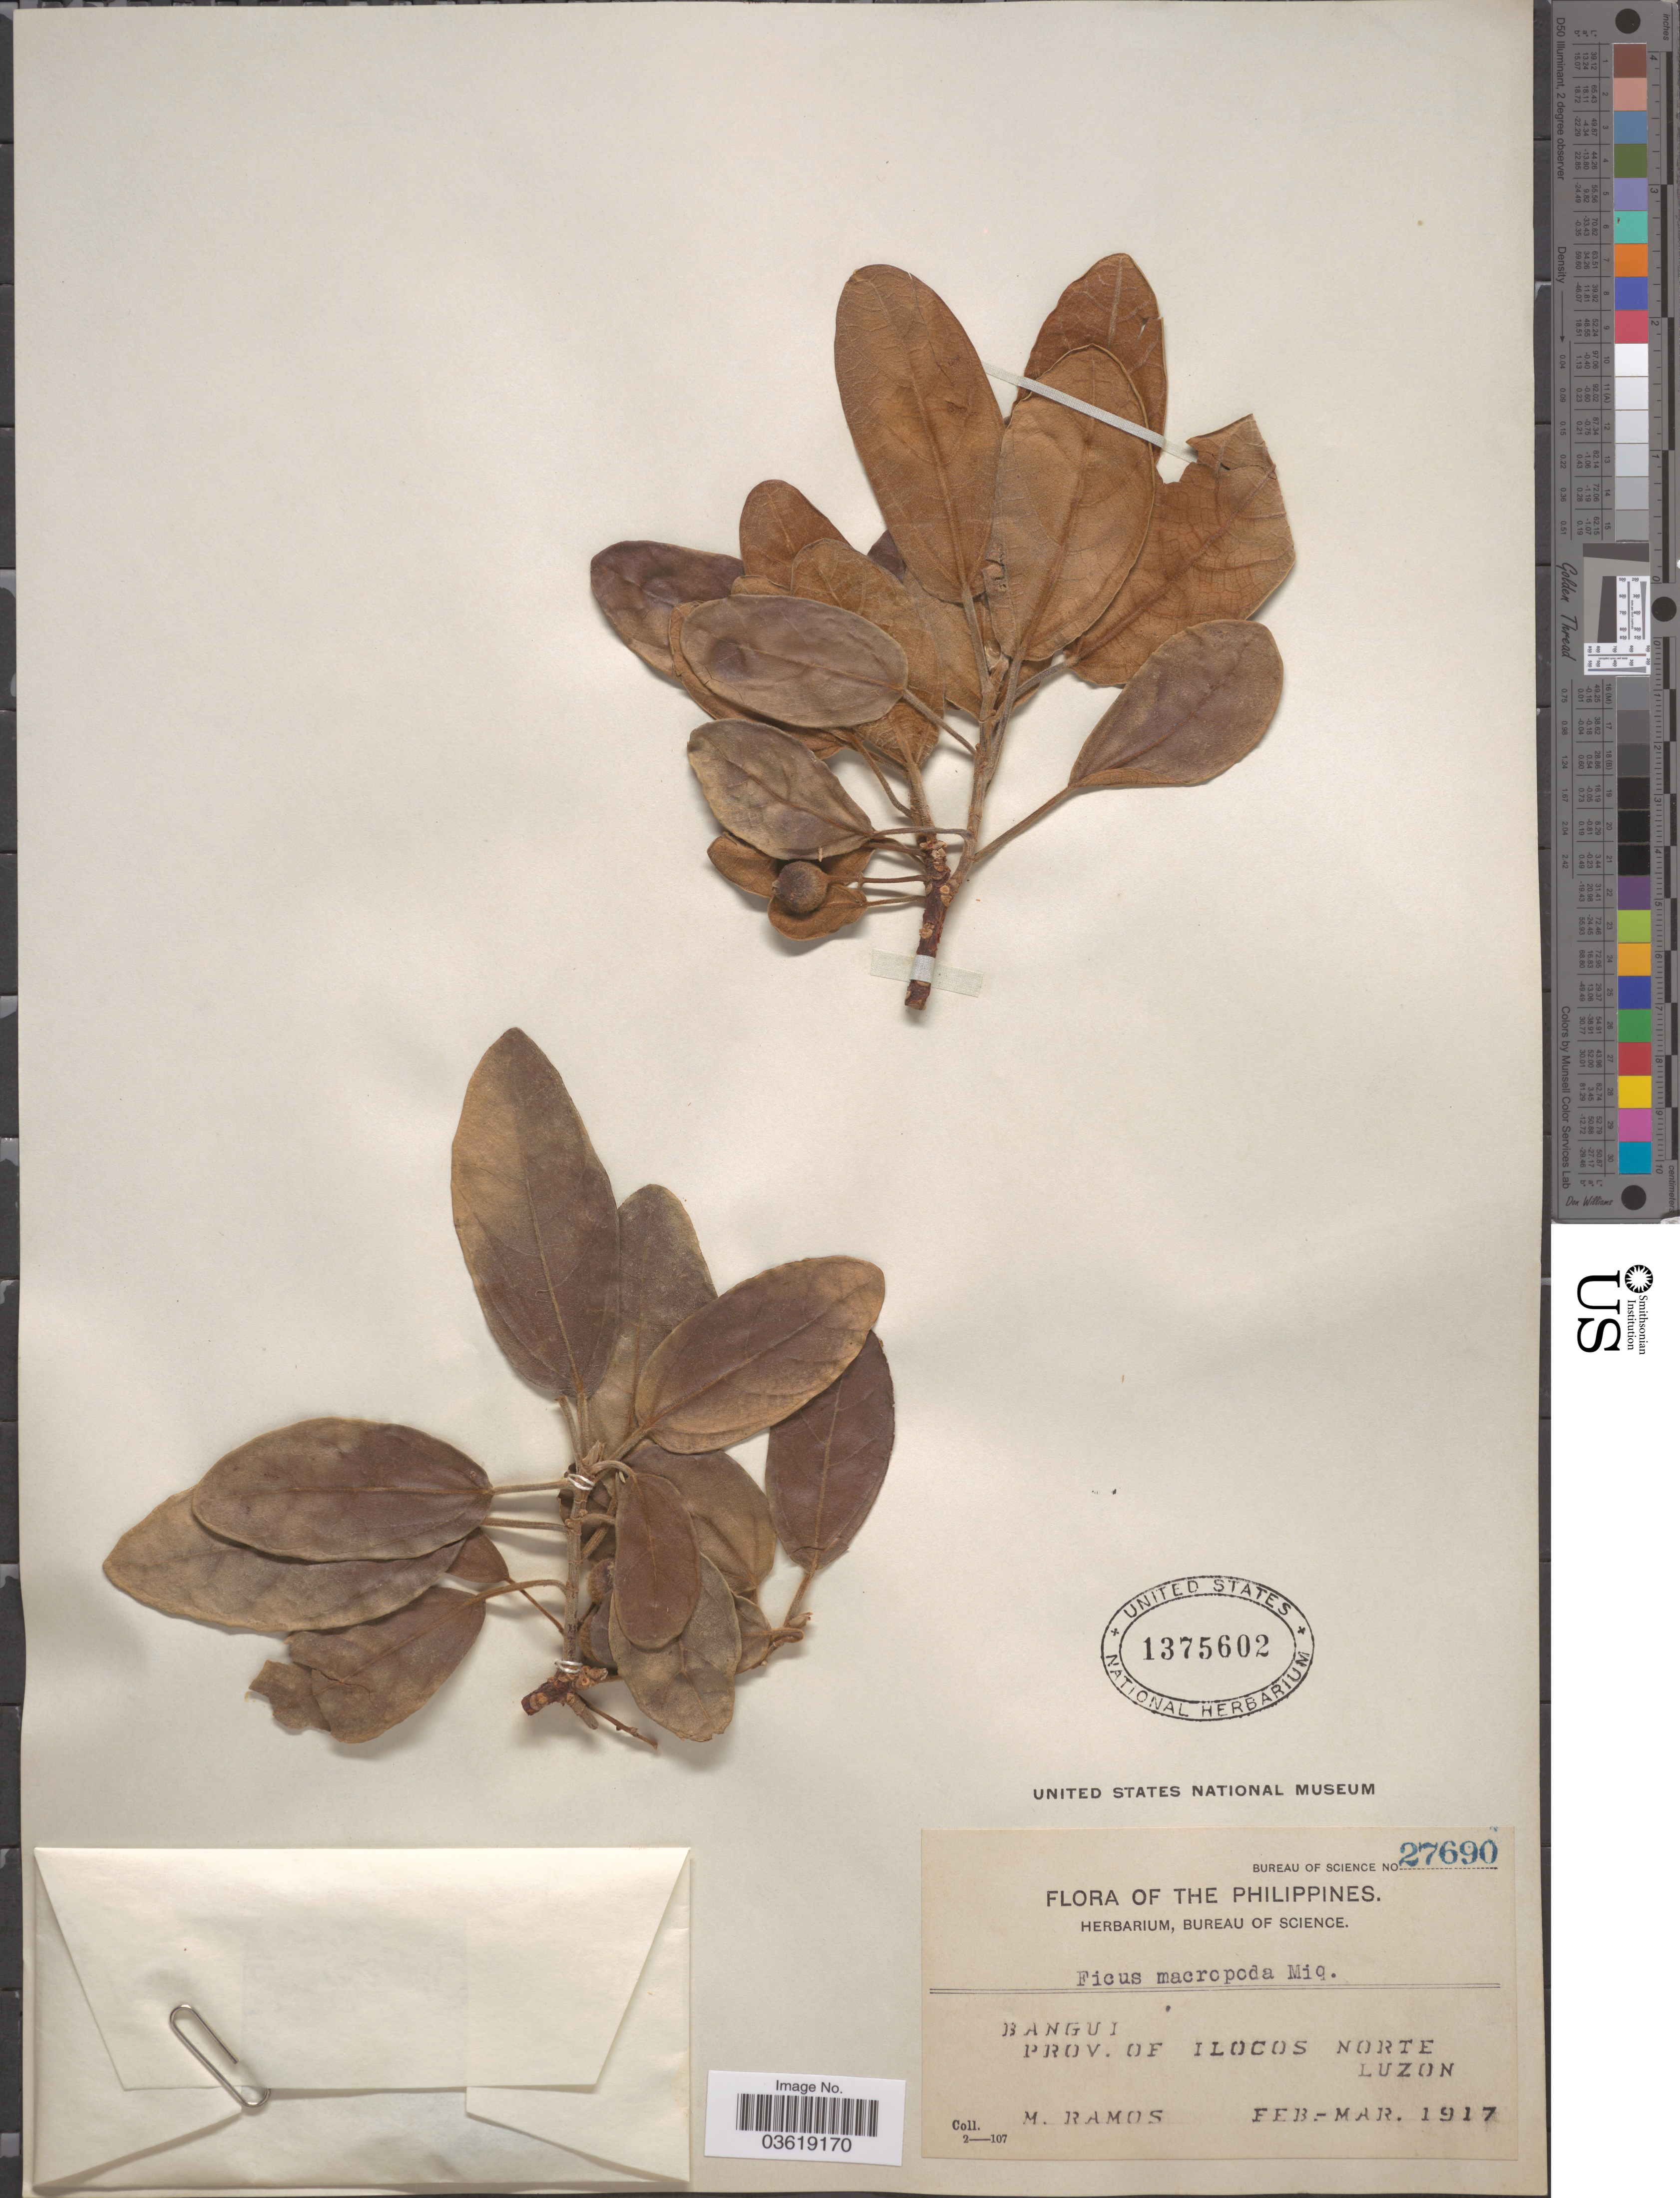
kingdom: Plantae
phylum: Tracheophyta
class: Magnoliopsida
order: Rosales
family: Moraceae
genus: Ficus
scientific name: Ficus macropoda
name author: Miq.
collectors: M. Ramos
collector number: Bureau of Science 27690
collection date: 1917-02/1917-03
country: Philippines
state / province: Ilocos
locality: Bangui. Prov. of Ilocos Norte. Luzon.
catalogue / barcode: US 1375602